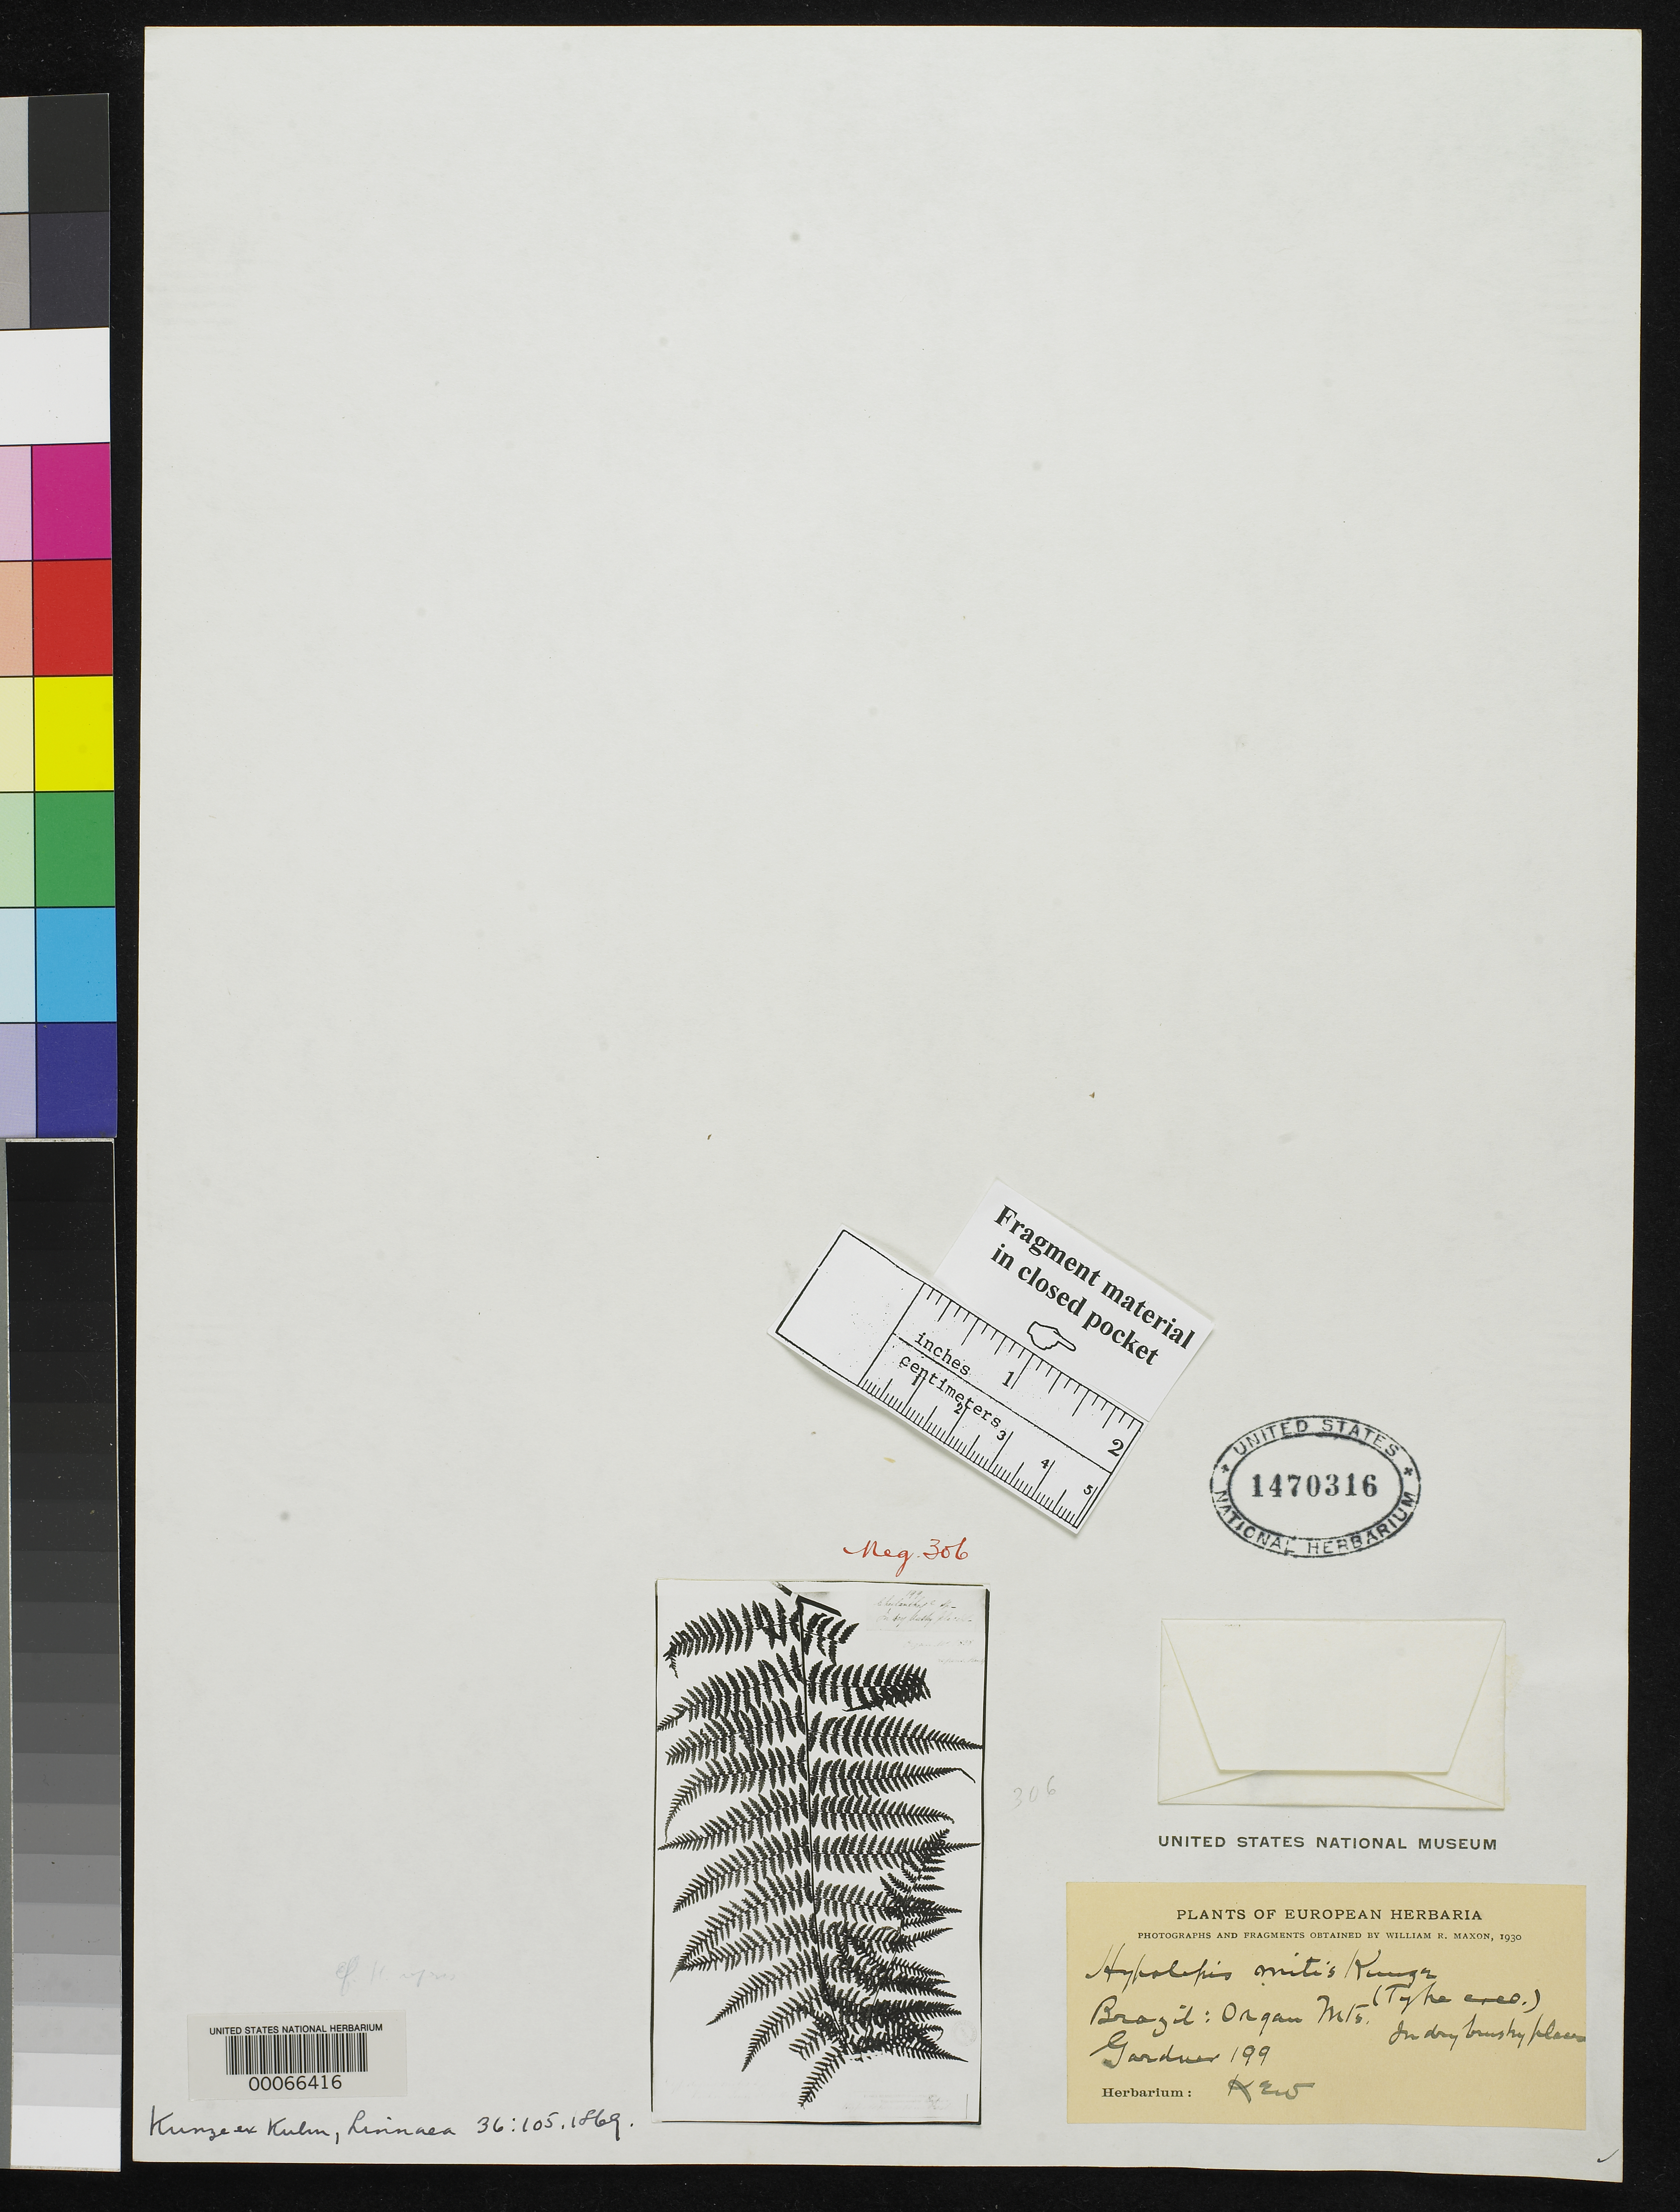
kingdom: Plantae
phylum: Tracheophyta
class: Polypodiopsida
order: Polypodiales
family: Dennstaedtiaceae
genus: Hypolepis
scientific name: Hypolepis mitis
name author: Kunze ex Kuhn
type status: Isosyntype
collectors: G. Gardner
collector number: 199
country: Brazil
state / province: Minas Gerais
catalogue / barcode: US 1470316